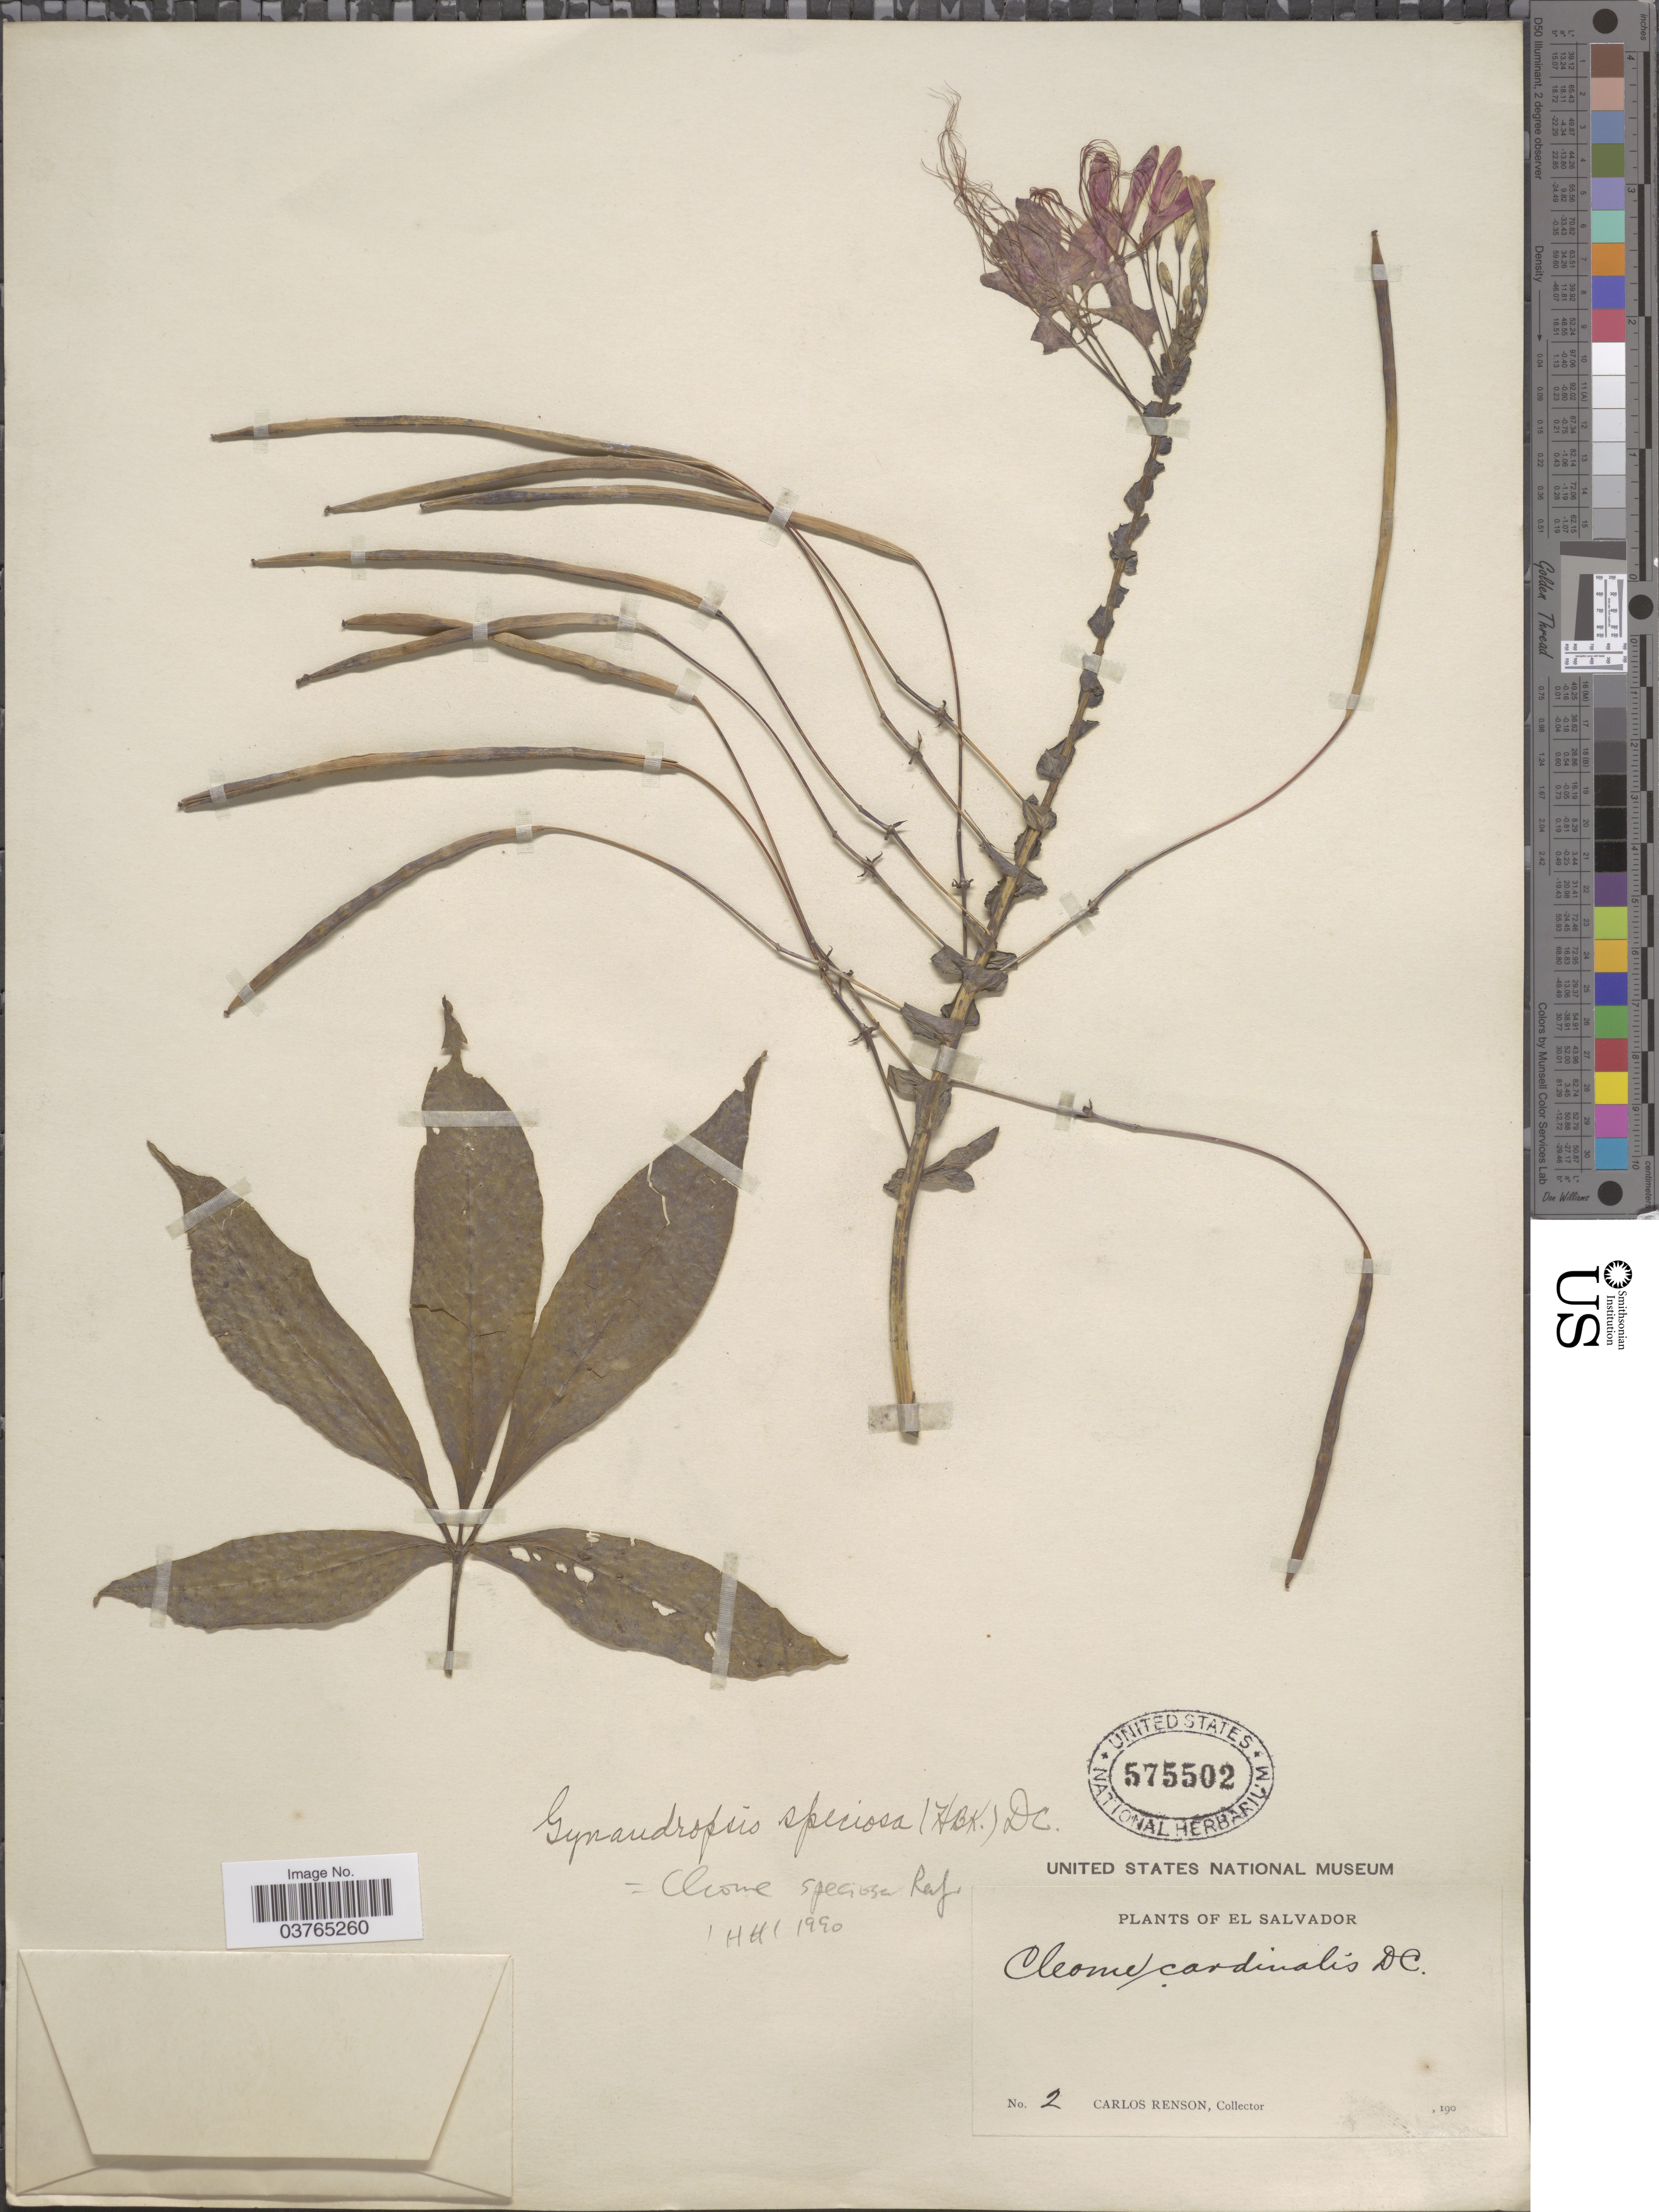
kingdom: Plantae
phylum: Tracheophyta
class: Magnoliopsida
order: Brassicales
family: Cleomaceae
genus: Cleoserrata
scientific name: Cleoserrata speciosa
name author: (Raf.) Iltis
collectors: C. Renson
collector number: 2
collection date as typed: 190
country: El Salvador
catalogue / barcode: US 575502